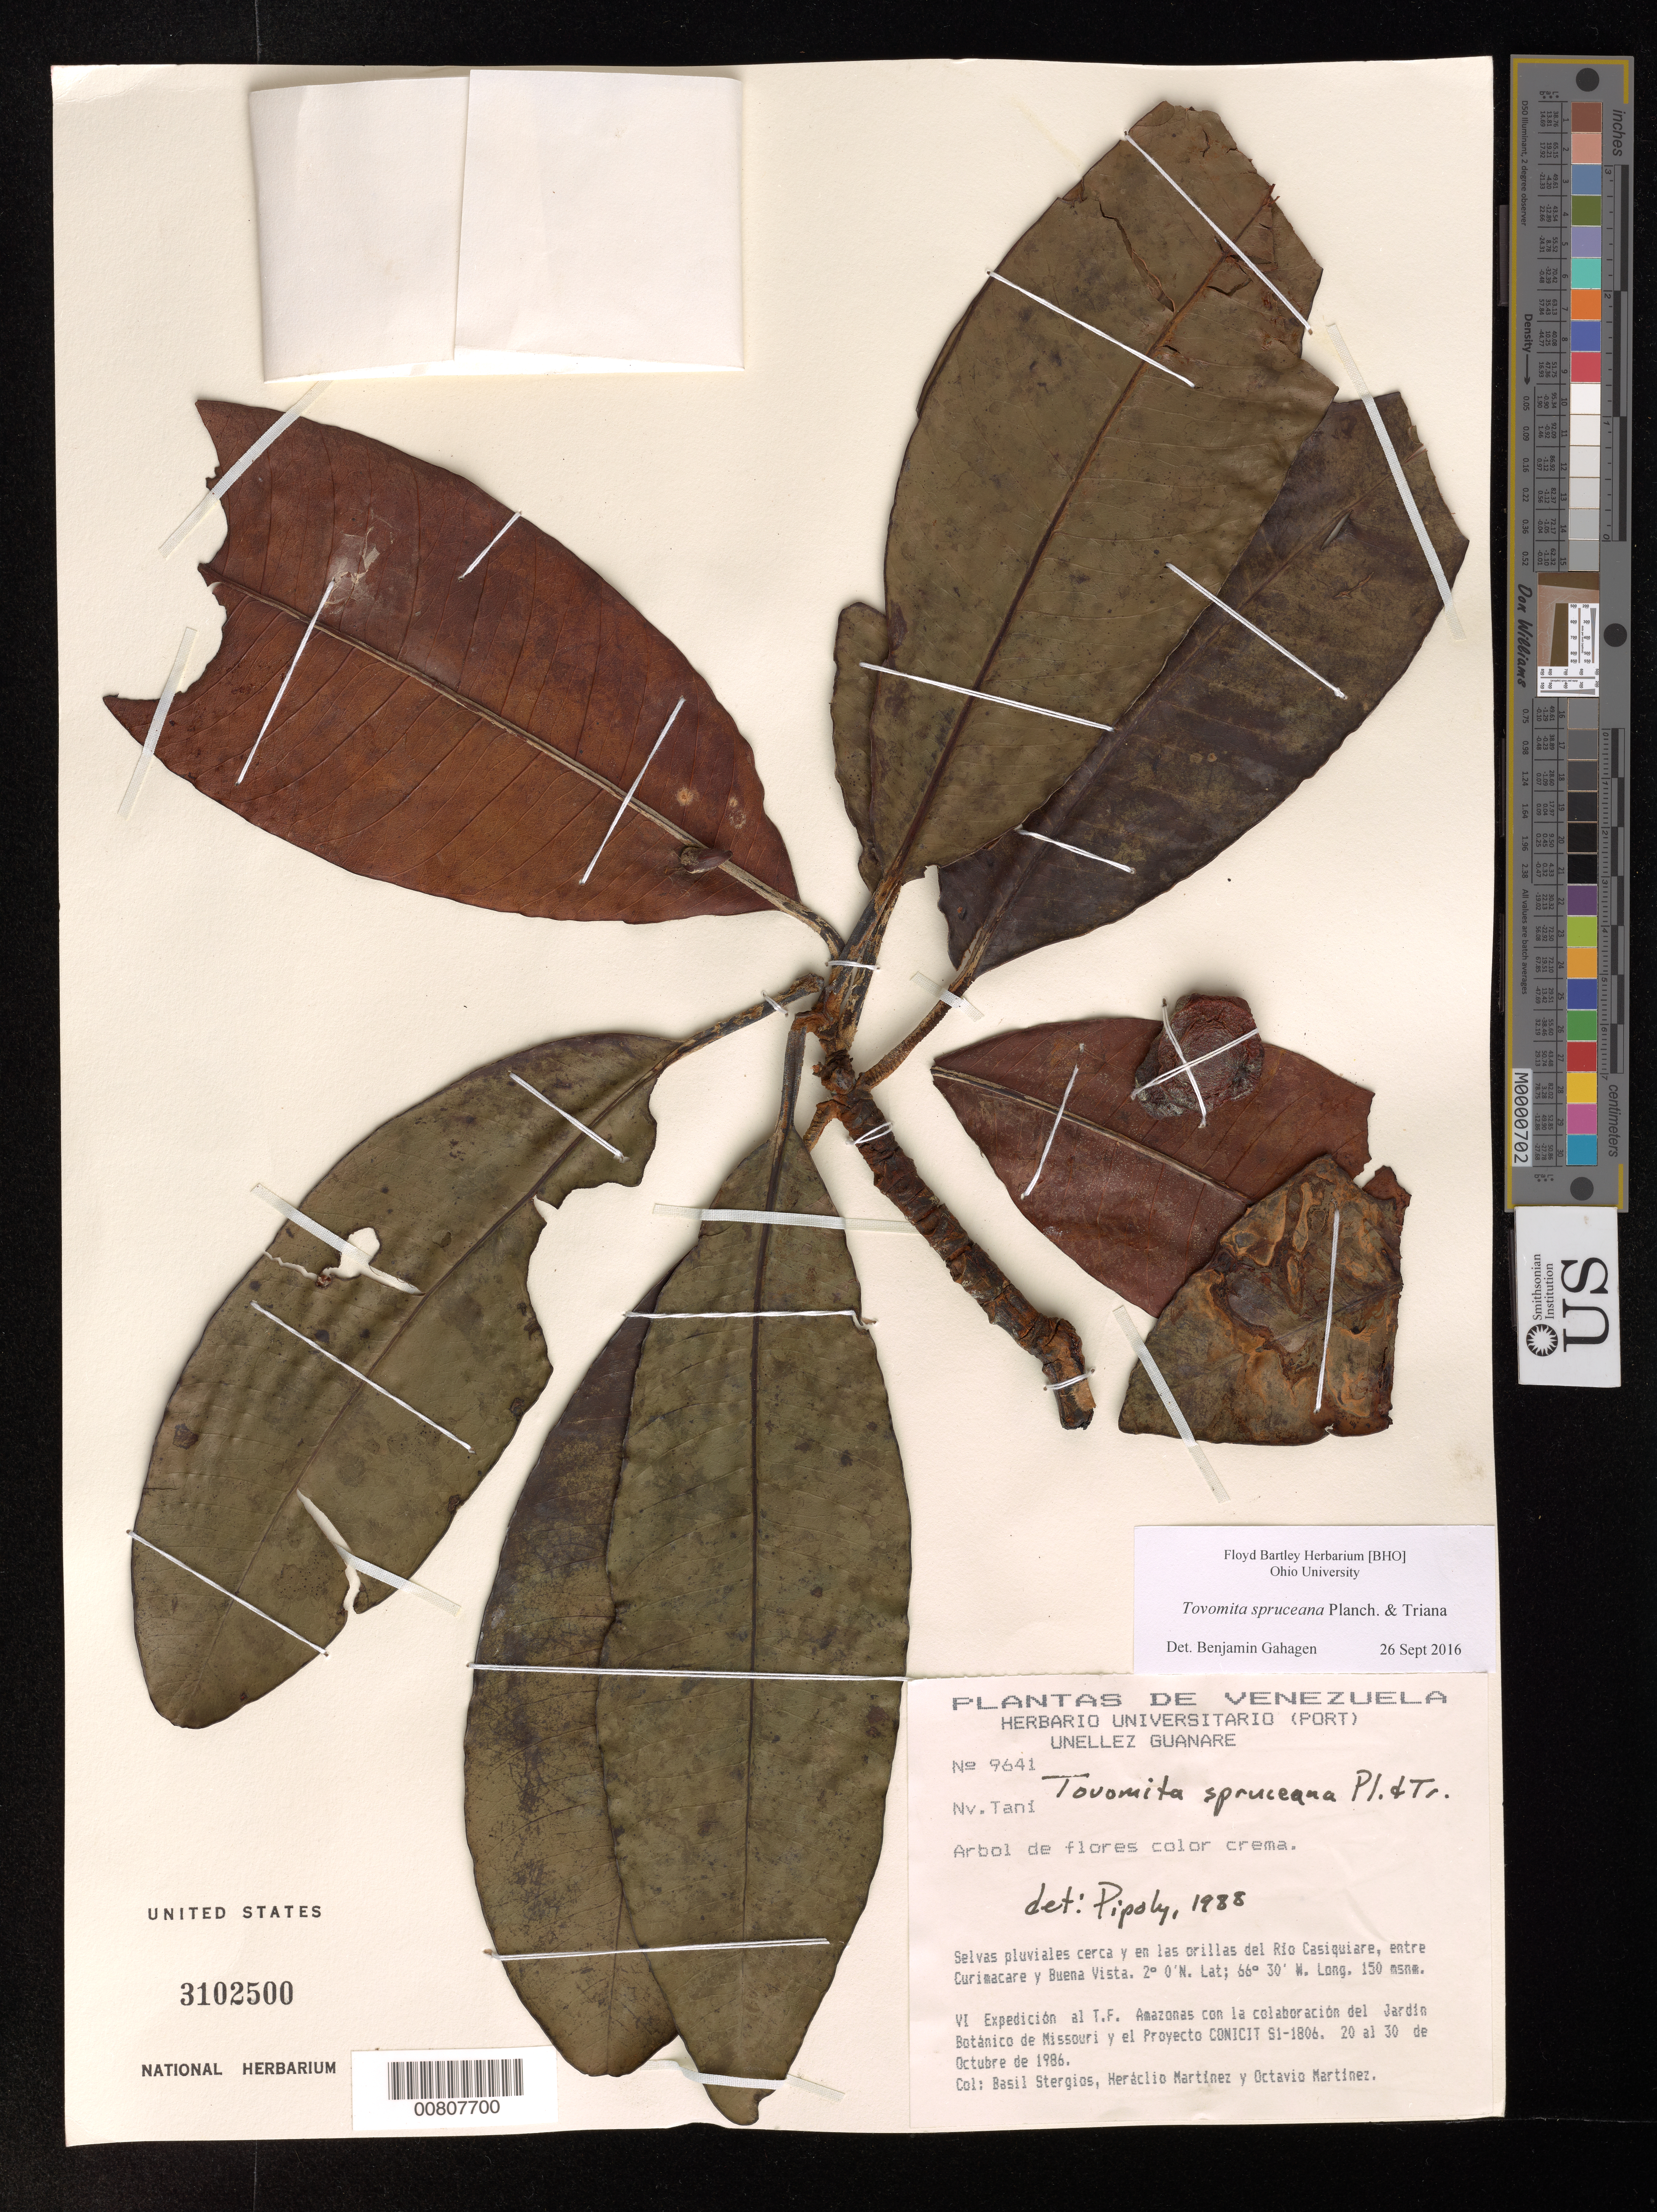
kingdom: Plantae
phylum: Tracheophyta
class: Magnoliopsida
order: Malpighiales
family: Clusiaceae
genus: Tovomita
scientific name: Tovomita spruceana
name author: Planch. & Triana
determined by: Pipoly, J. J., III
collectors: B. G. Stergios, H. Martinez & O. Martínez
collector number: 9641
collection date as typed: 20-Oct-86 to 30-Oct-86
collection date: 1986-10-20/1986-10-30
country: Venezuela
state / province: Amazonas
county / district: Río Negro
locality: Río Casiquiare, entre Curimacare y Buena Vista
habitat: Selvas pluviales cerca y en las orillas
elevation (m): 150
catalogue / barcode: US 3102500